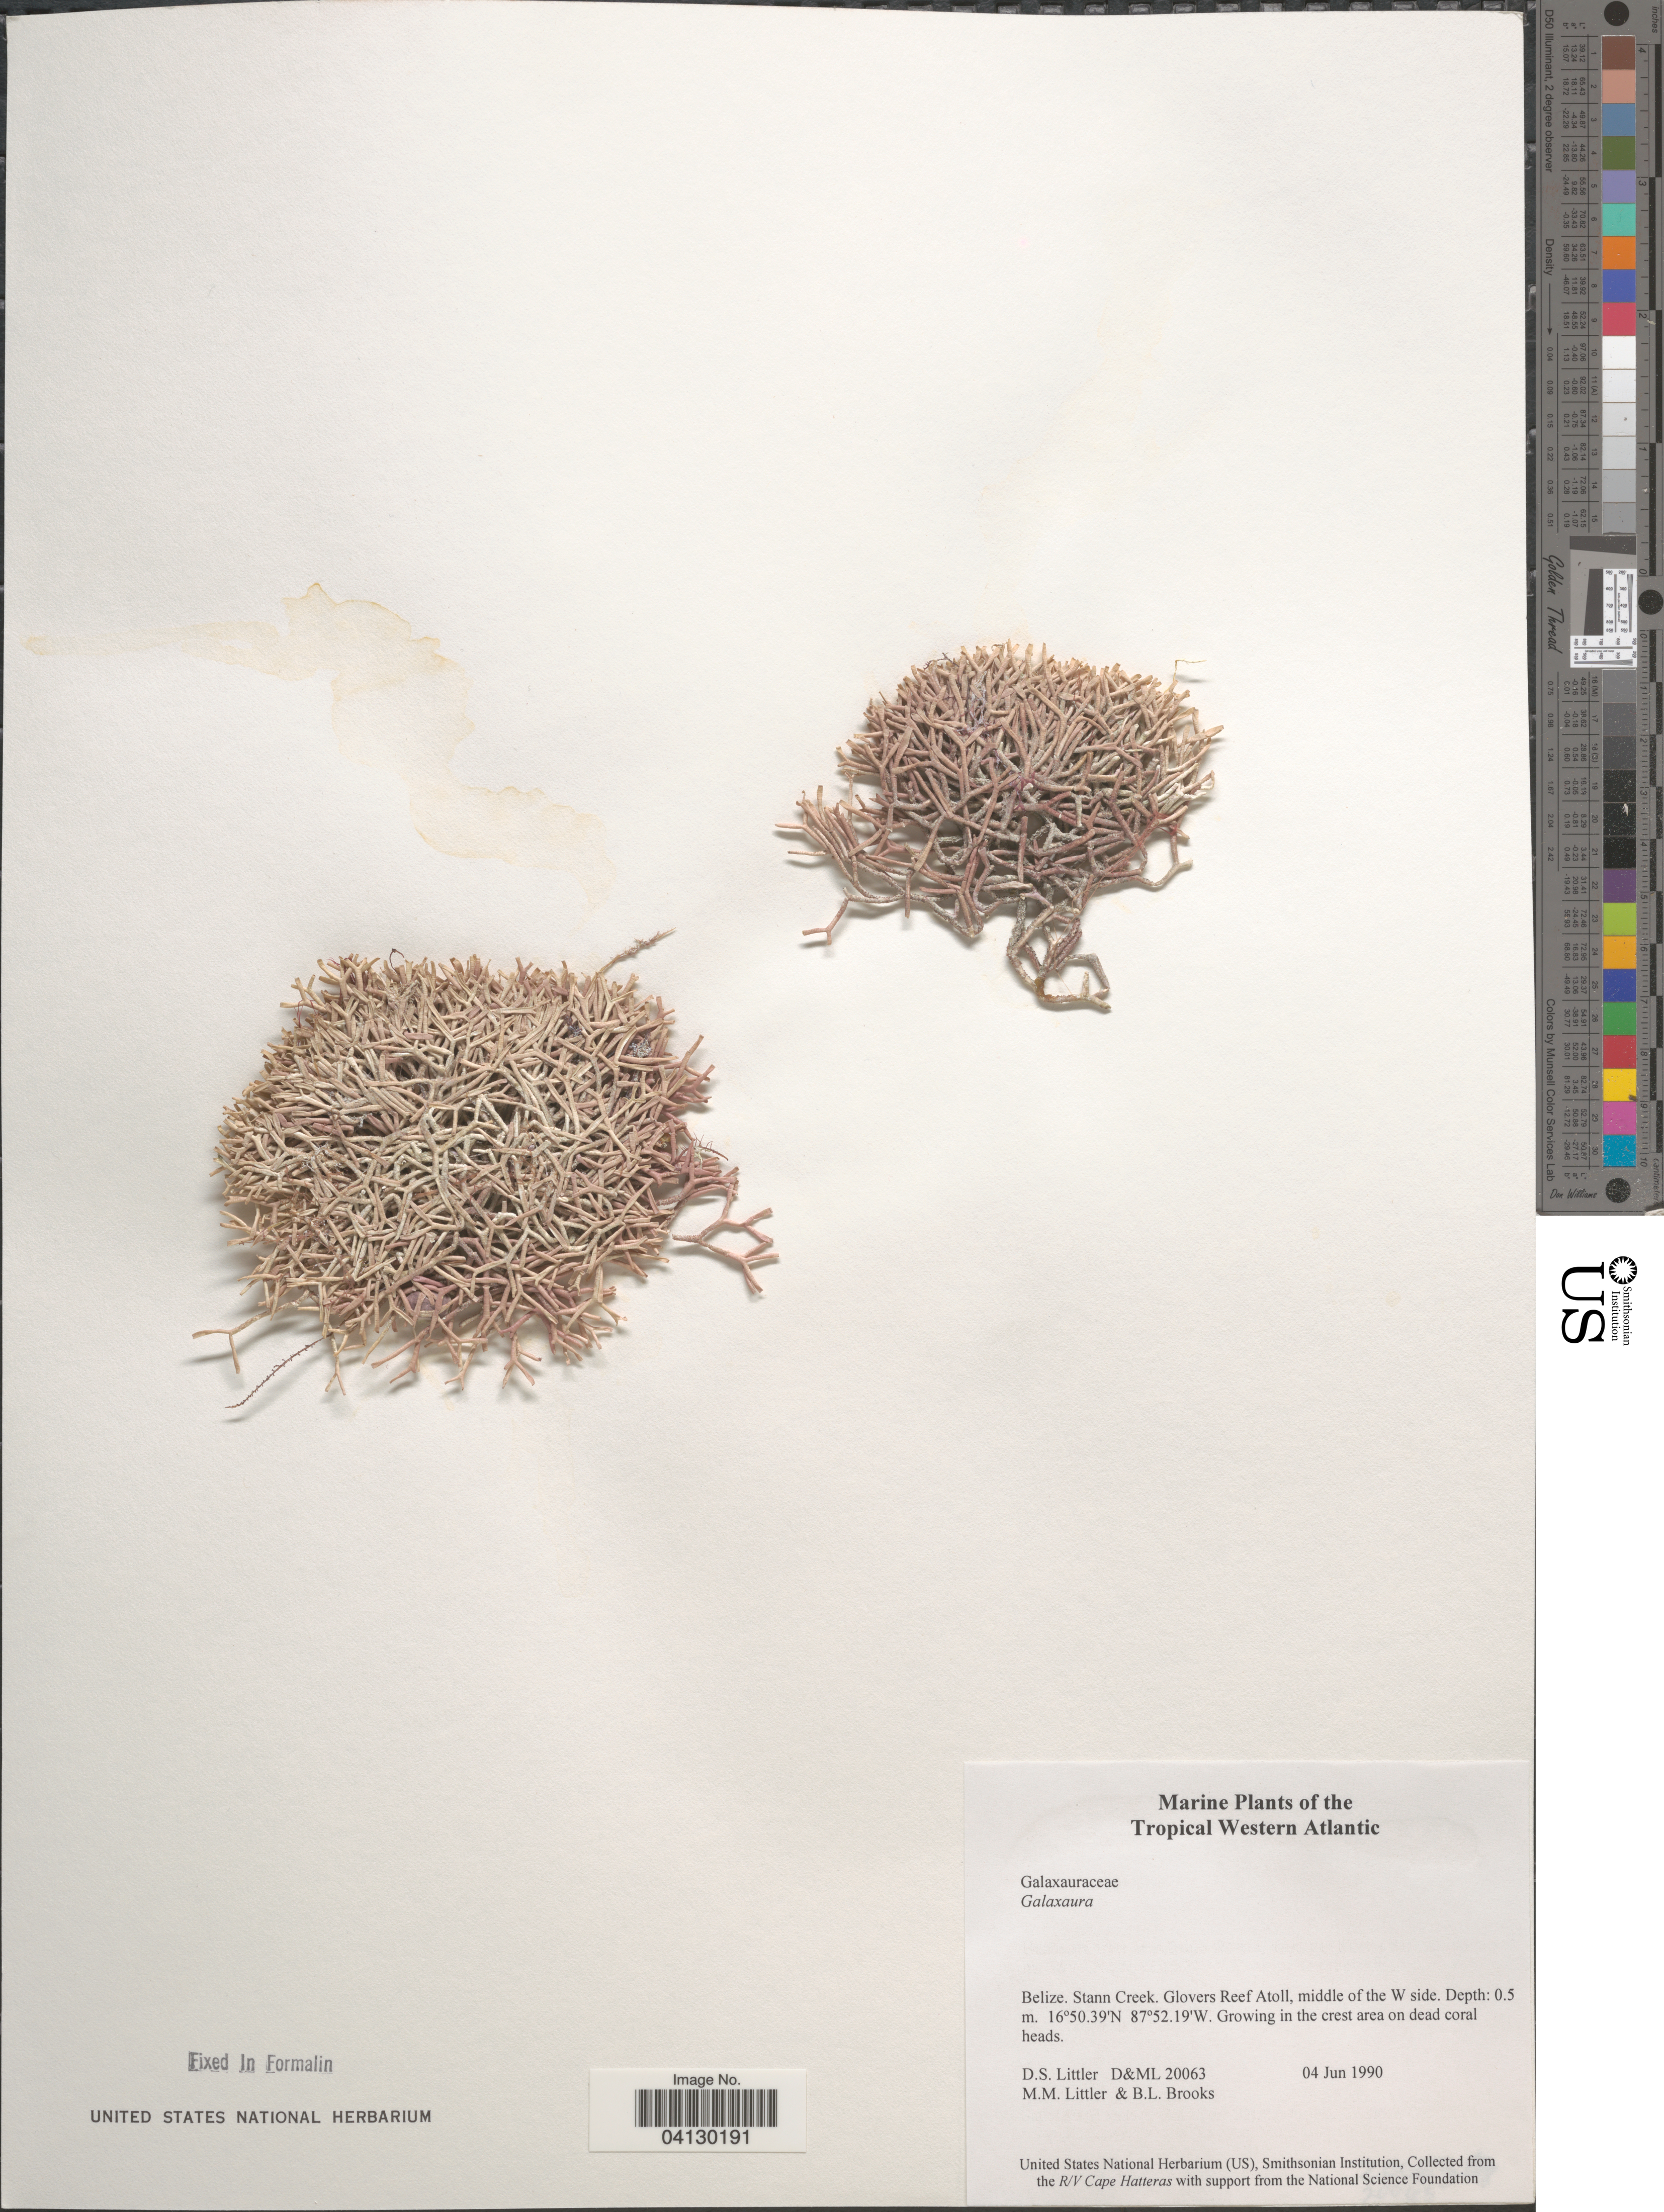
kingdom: Plantae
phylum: Rhodophyta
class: Florideophyceae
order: Nemaliales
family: Galaxauraceae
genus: Galaxaura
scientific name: Galaxaura sp.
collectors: D. S. Littler & B. Brooks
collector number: D&ML20063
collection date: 1990-06-04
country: Belize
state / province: Stann Creek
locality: Tropical Western Atlantic. Glovers Reef Atoll, middle of the W side.